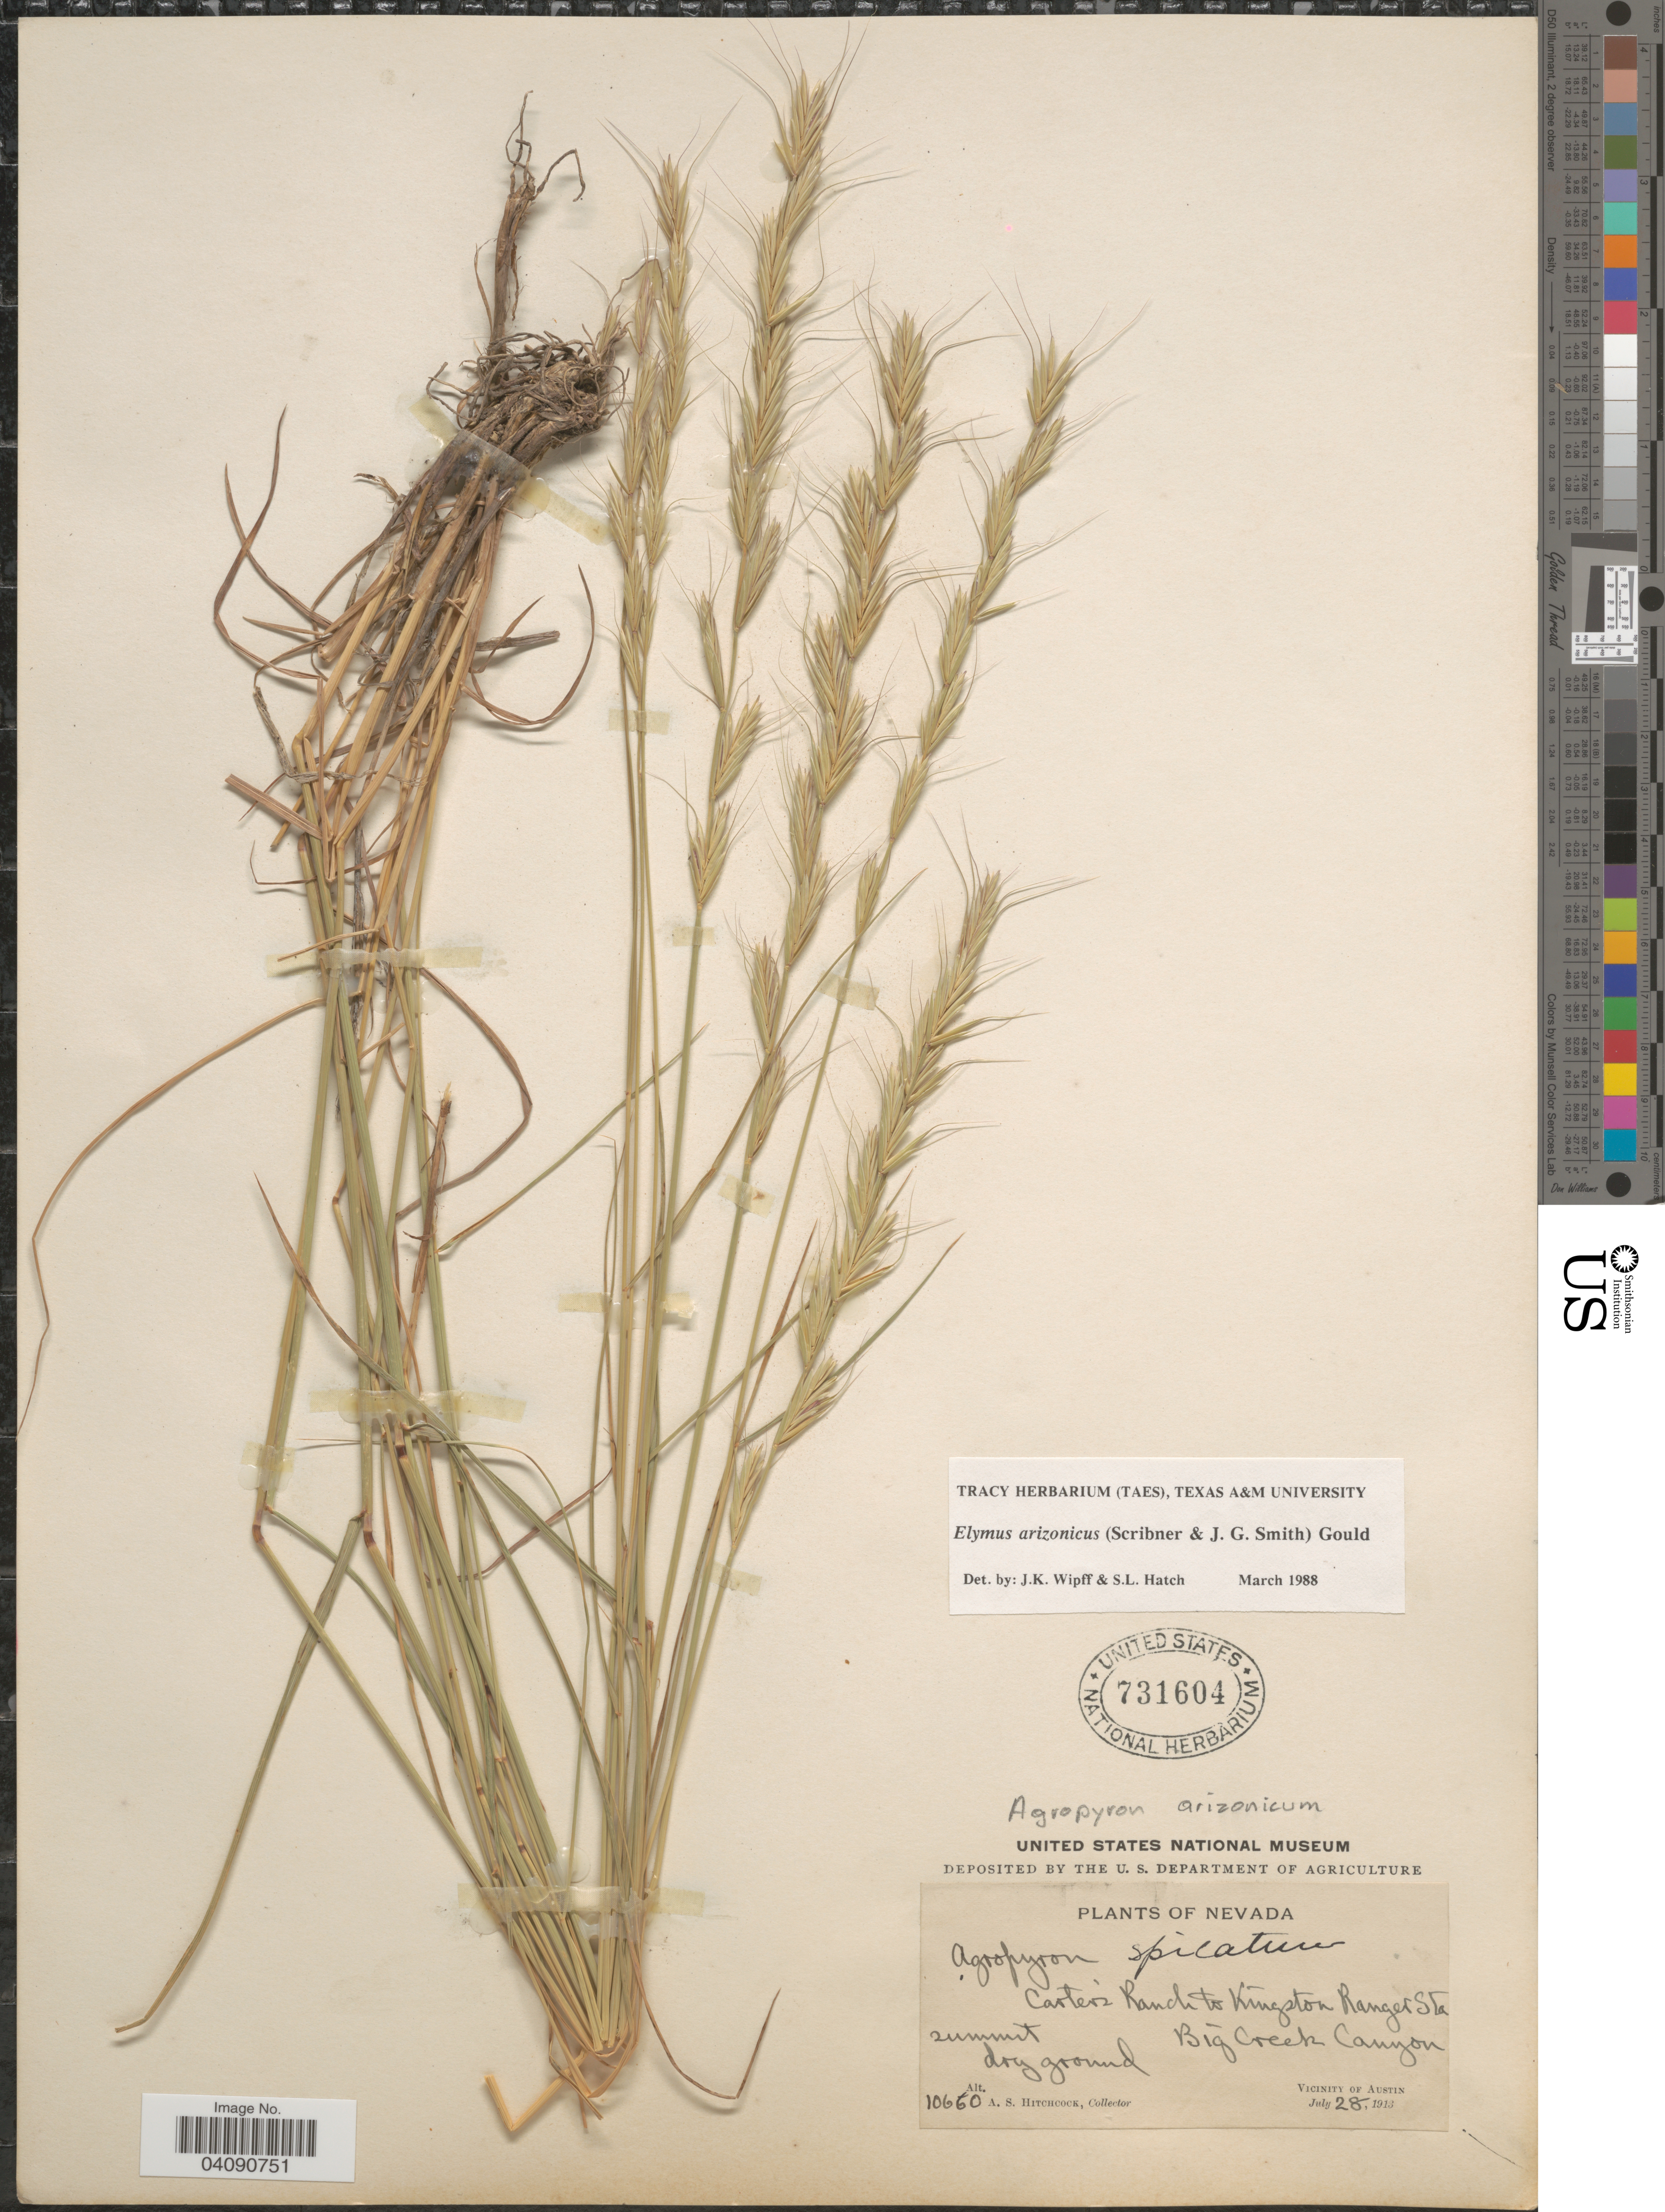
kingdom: Plantae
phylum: Tracheophyta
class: Liliopsida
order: Poales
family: Poaceae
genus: Elymus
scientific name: Elymus arizonicus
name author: (Scribn. & J.G. Sm.) Gould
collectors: A. S. Hitchcock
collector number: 10660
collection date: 1913-07-28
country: United States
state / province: Nevada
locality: Carter's Ranch to Kingston Ranger Sta. Summit. Big Creek Canyon. Dry ground. Vicinity of Austin.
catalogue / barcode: US 731604